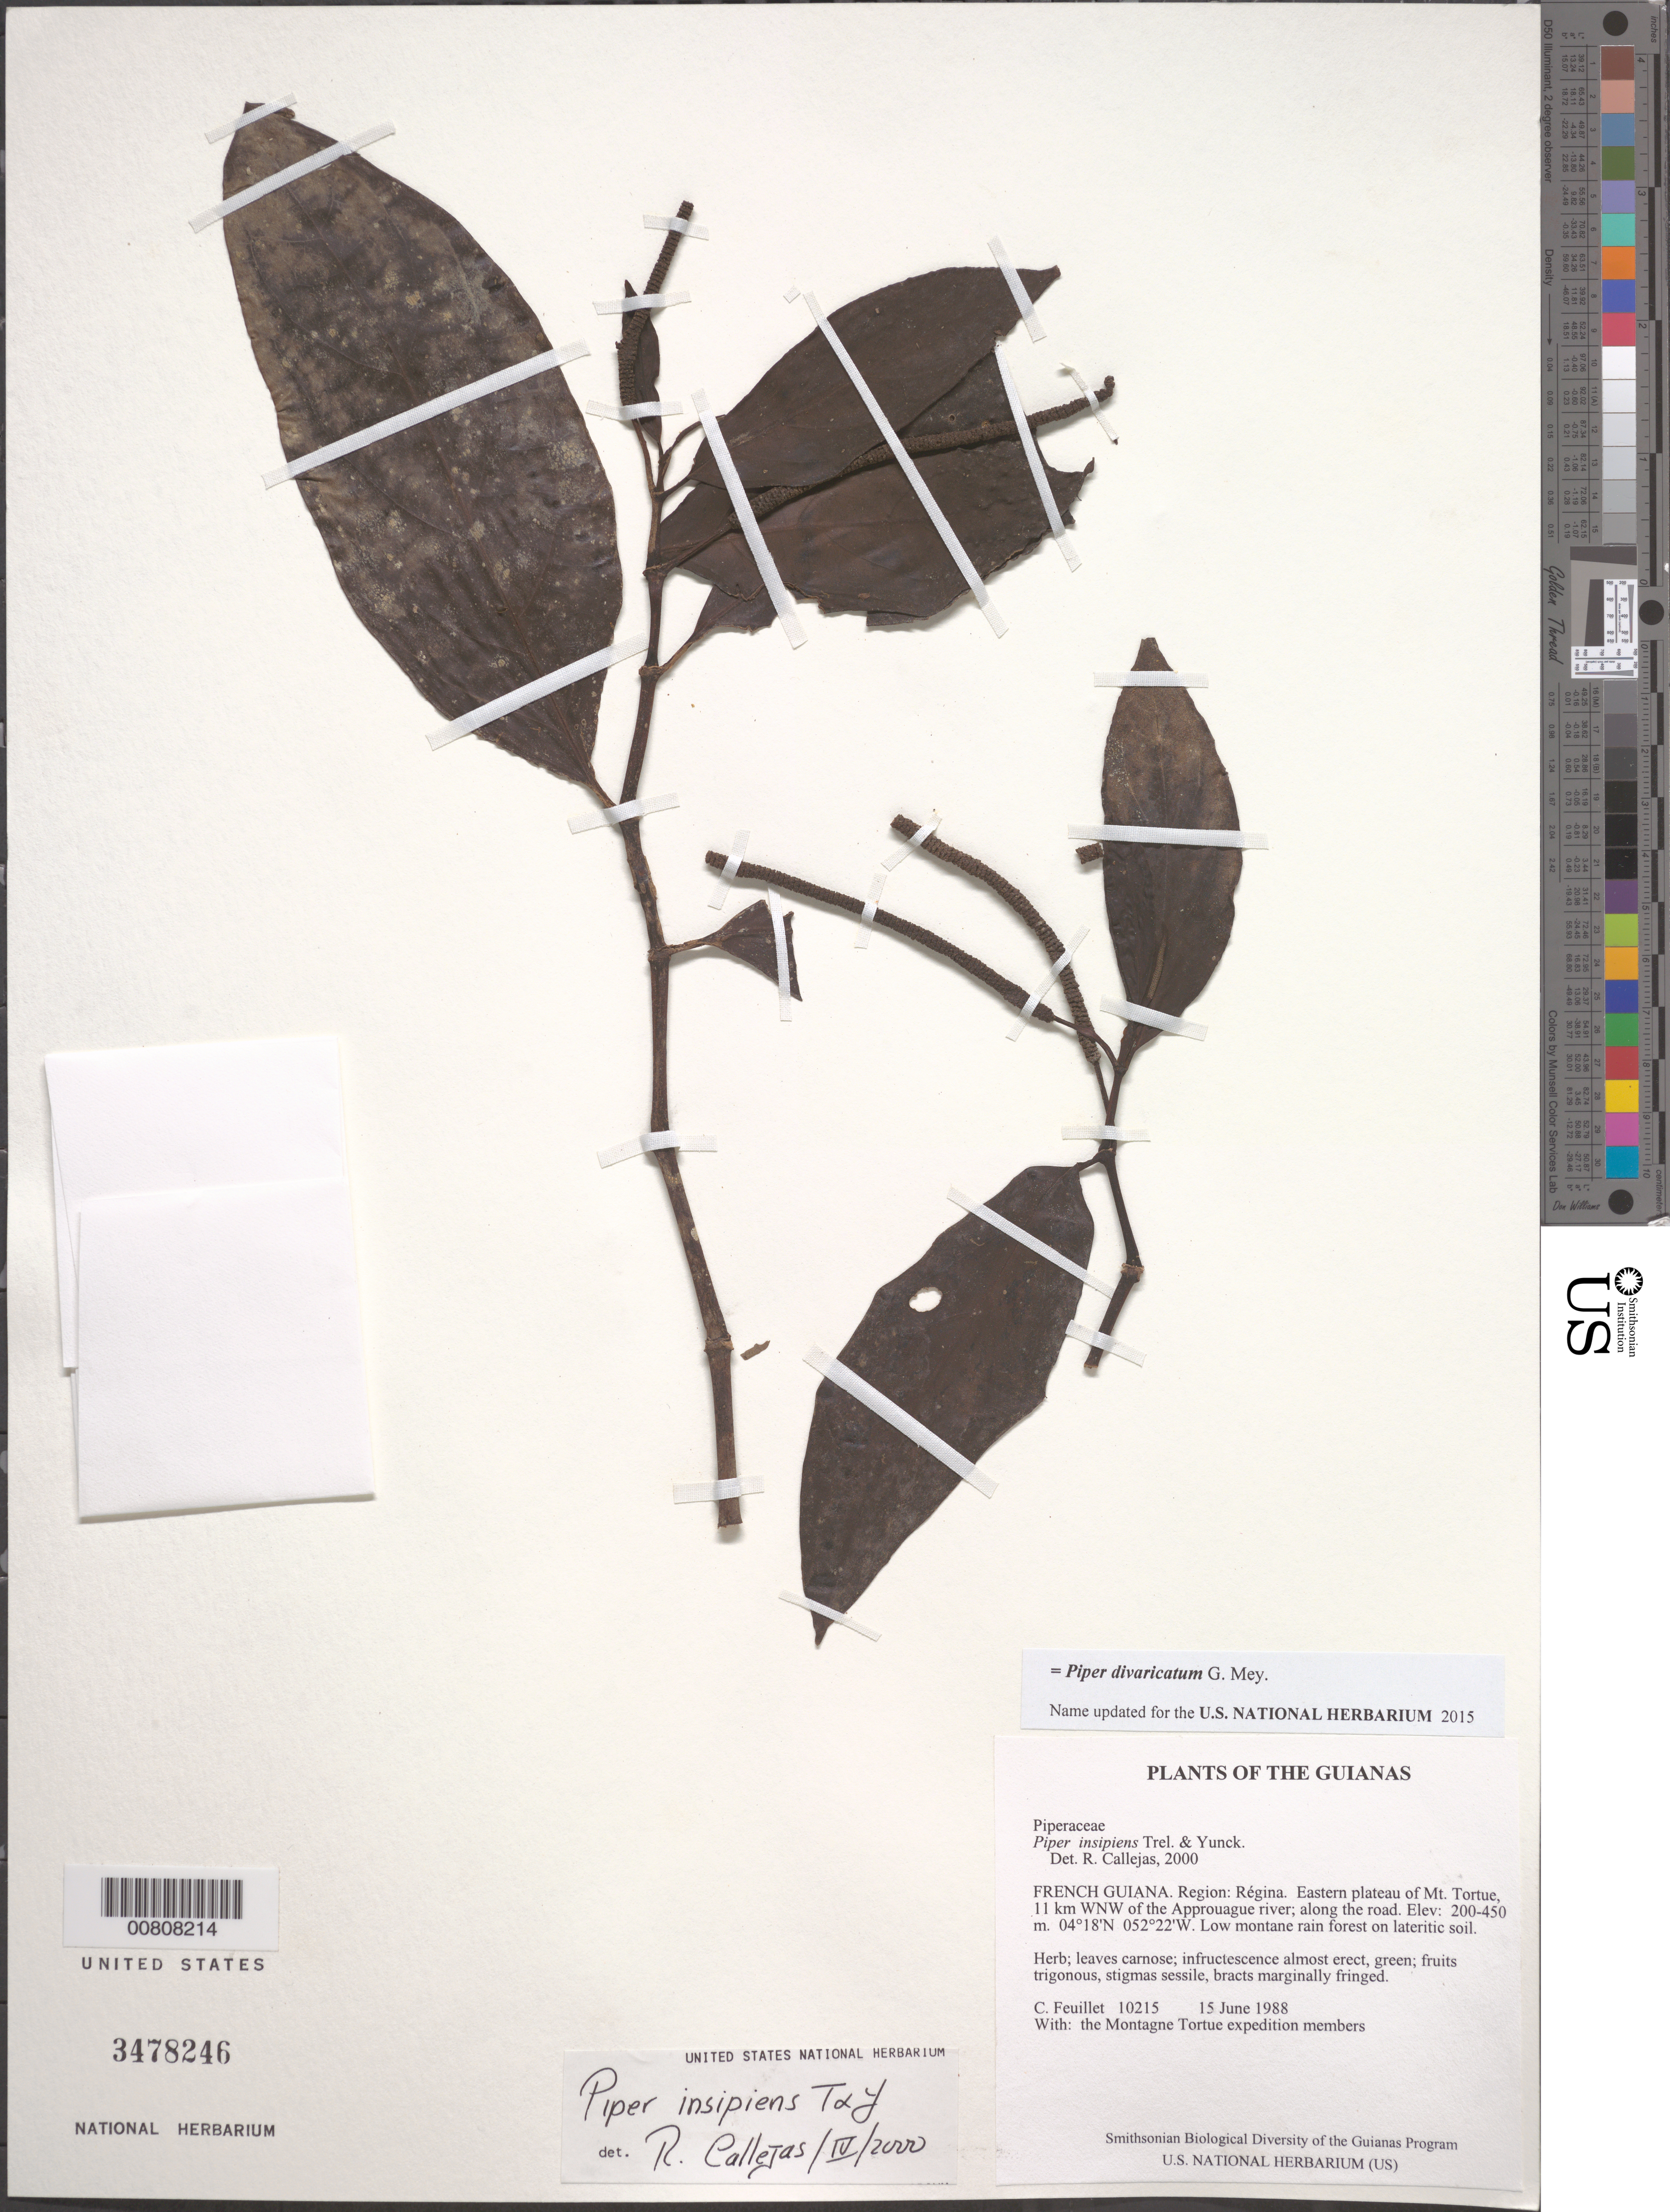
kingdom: Plantae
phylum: Tracheophyta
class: Magnoliopsida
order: Piperales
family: Piperaceae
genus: Piper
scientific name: Piper insipiens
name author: Trel. & Yunck.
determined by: Görts-van Rijn, A. R.; Christenhusz, M. J.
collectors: C. Feuillet & Montagne Torte Exped. members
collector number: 10215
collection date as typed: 15 June 1988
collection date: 1988-06-15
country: French Guiana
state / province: Cayenne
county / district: Regina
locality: Eastern plateau of Mt. Tortue, 11 km WNW of the Approuague river; along the road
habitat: Low montane rain forest on lateritic soil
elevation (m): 200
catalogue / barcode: US 3478246